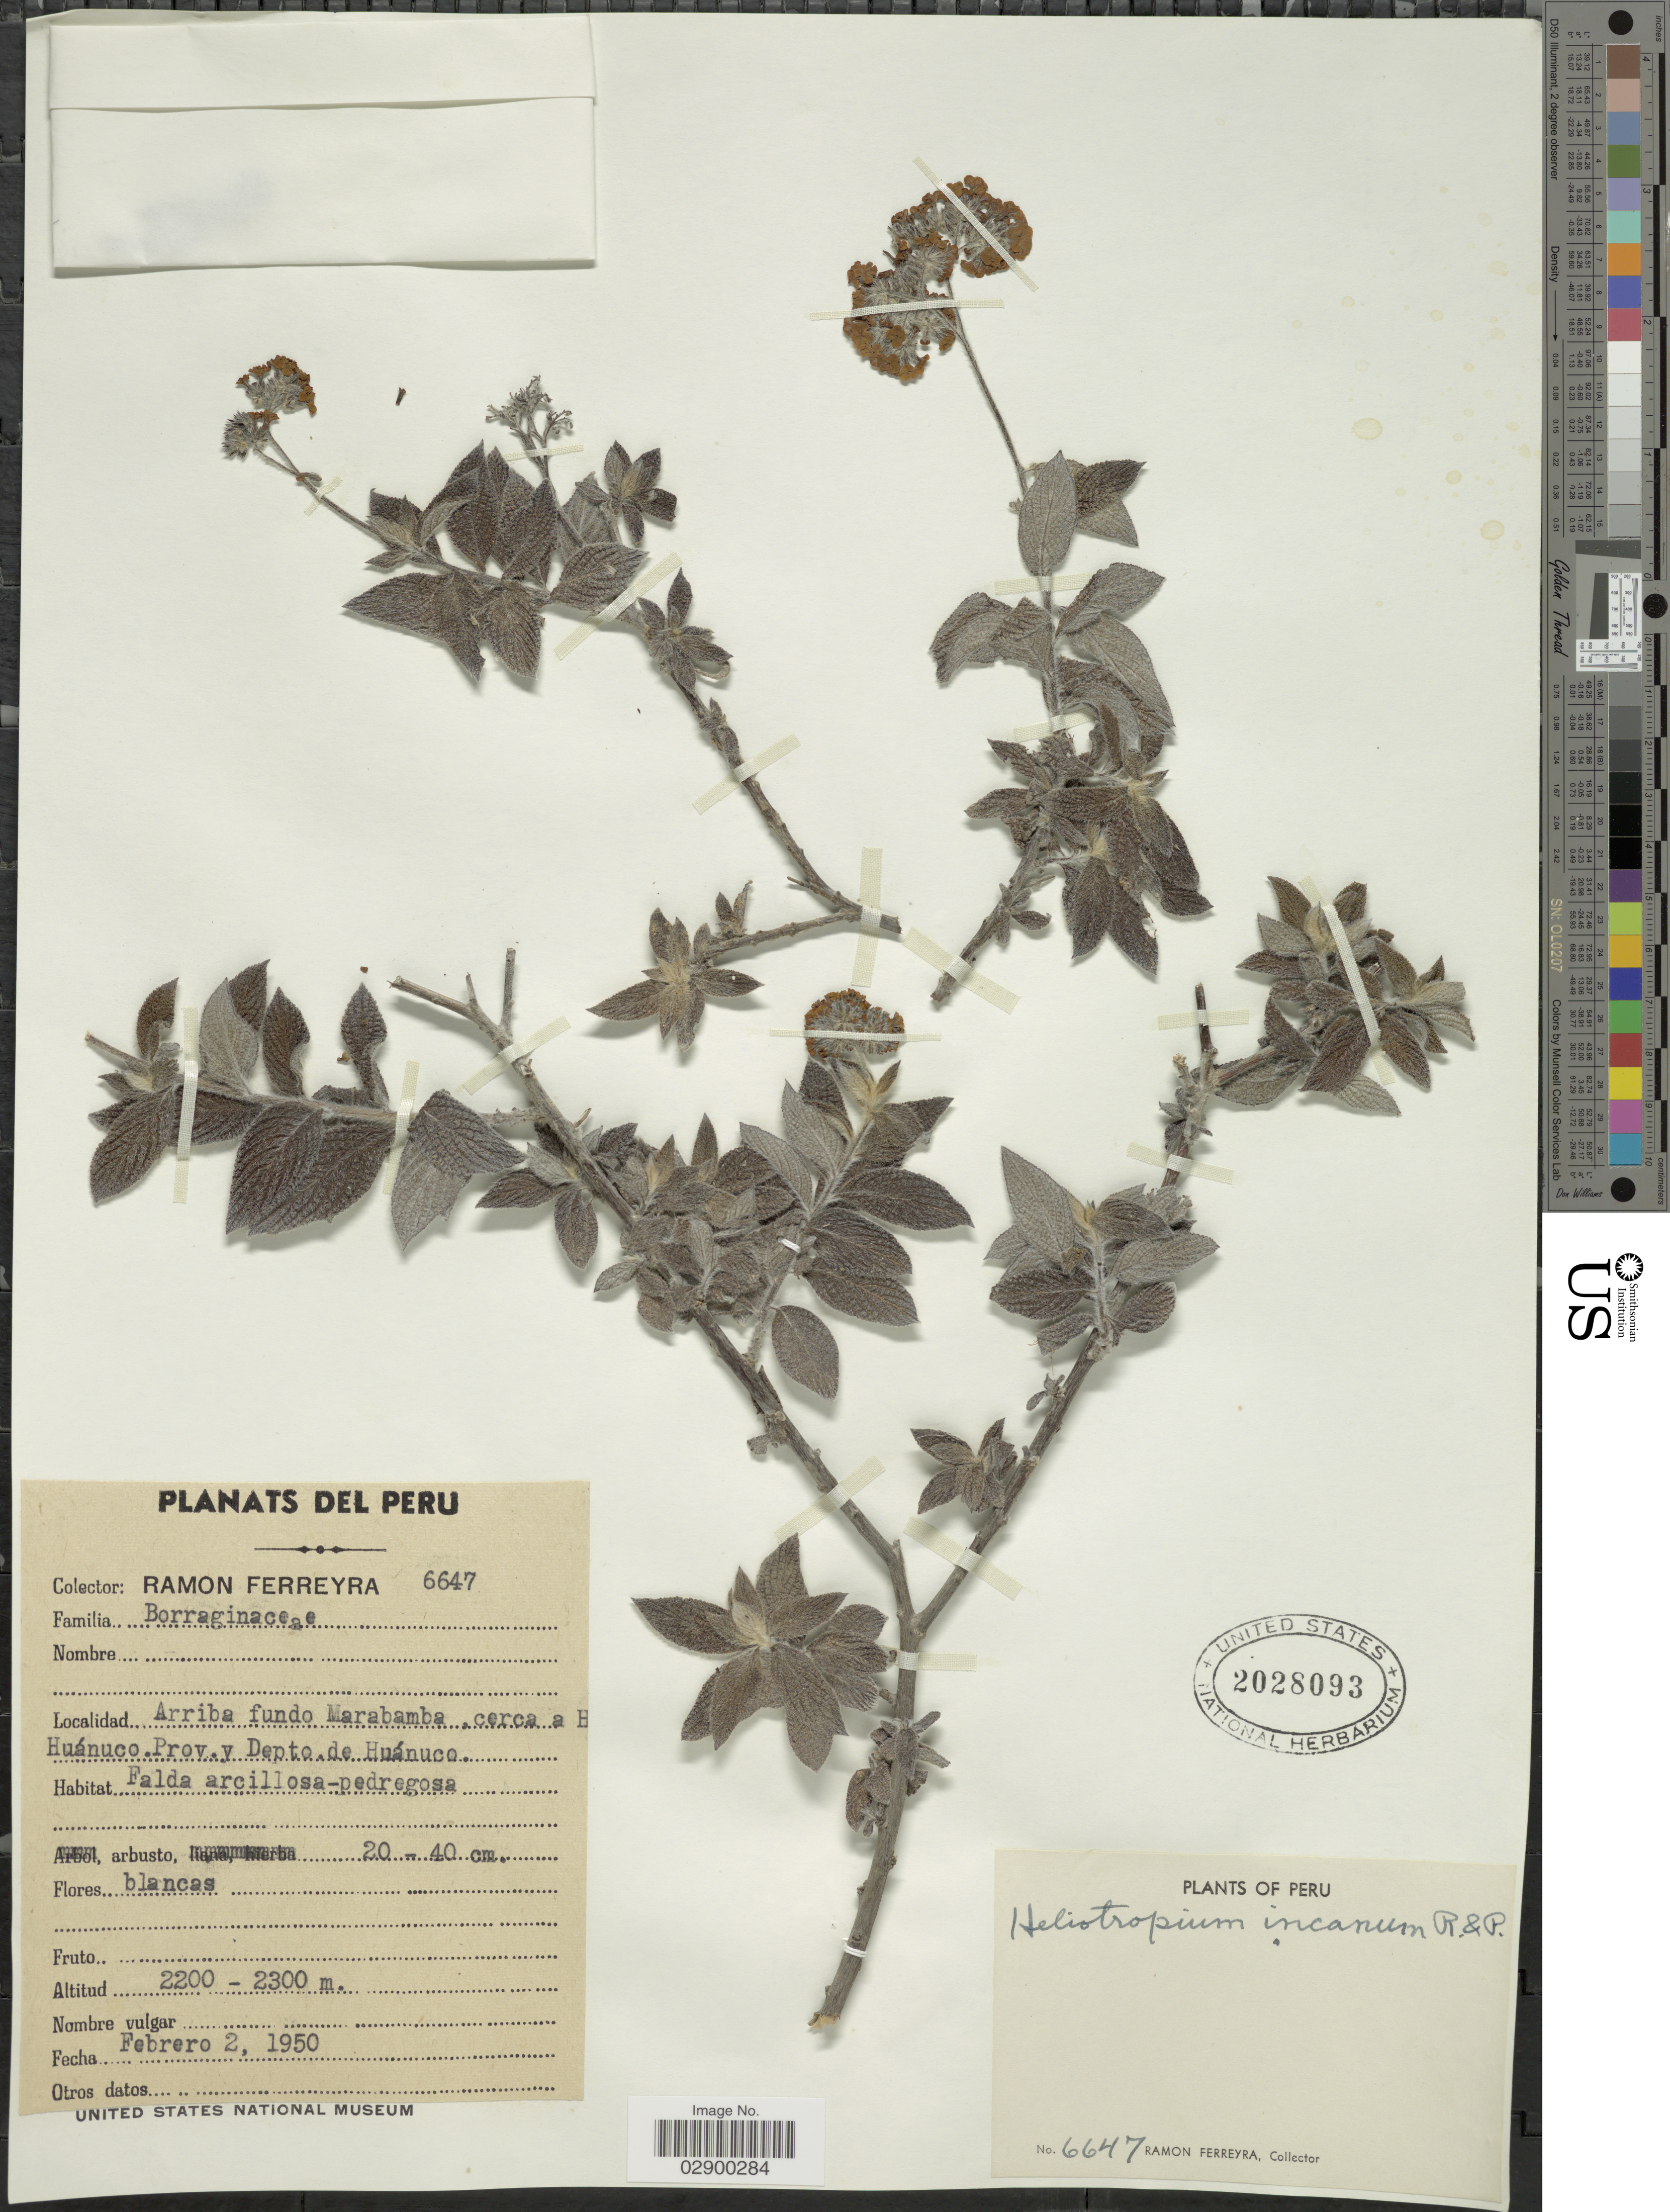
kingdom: Plantae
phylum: Tracheophyta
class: Magnoliopsida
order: Boraginales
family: Heliotropiaceae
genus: Heliotropium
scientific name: Heliotropium incanum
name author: Ruiz & Pav.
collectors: R. A. Ferreyra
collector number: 6647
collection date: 1950-02-02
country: Peru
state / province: Huánuco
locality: Arriba fundo Marabamba, cerca a Huánuco, Prov. y Depto. de Huánuco.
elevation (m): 2200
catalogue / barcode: US 2028093